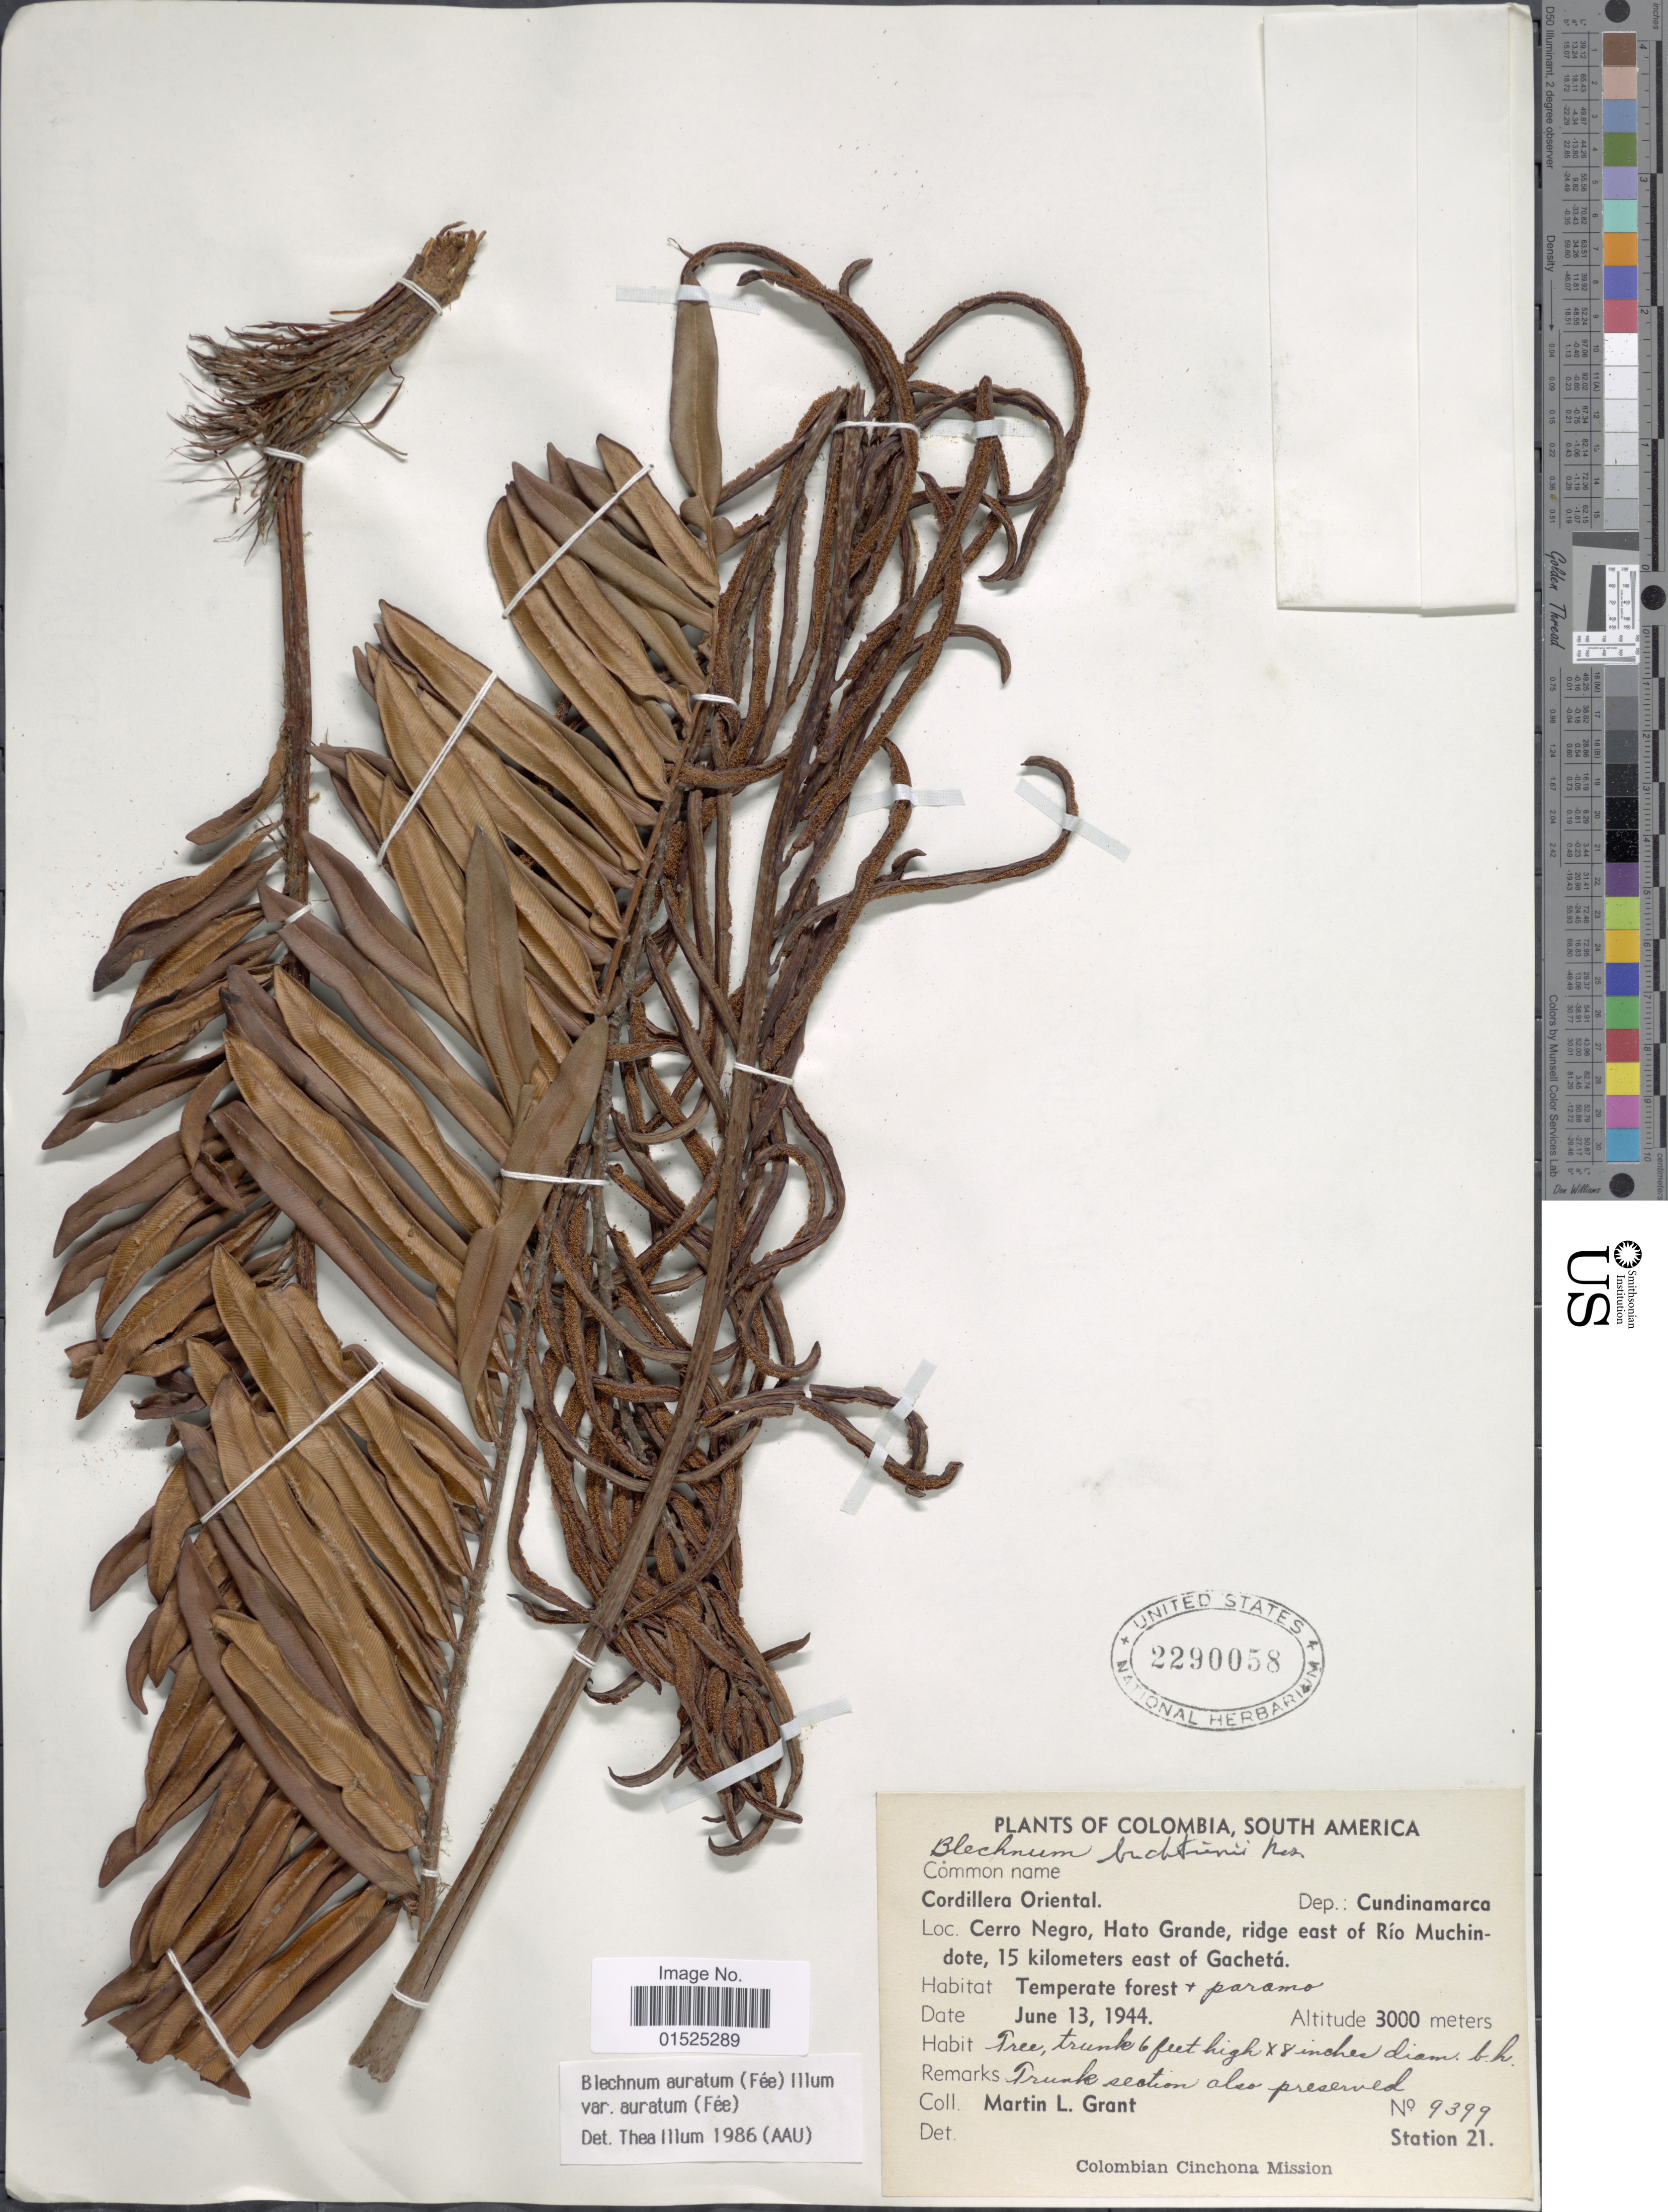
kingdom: Plantae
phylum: Tracheophyta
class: Polypodiopsida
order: Polypodiales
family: Blechnaceae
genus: Blechnum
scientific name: Blechnum auratum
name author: (Fée) R.M. Tryon & Stolze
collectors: M. L. Grant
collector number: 9399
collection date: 1944-06-13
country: Colombia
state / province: Cundinamarca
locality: South America, Cordillera Oriental, Cerro Negro, Hato Grande, ridge east of Rio Munchindote, 15 kilometers east of Gacheta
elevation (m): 3000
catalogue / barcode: US 2290058